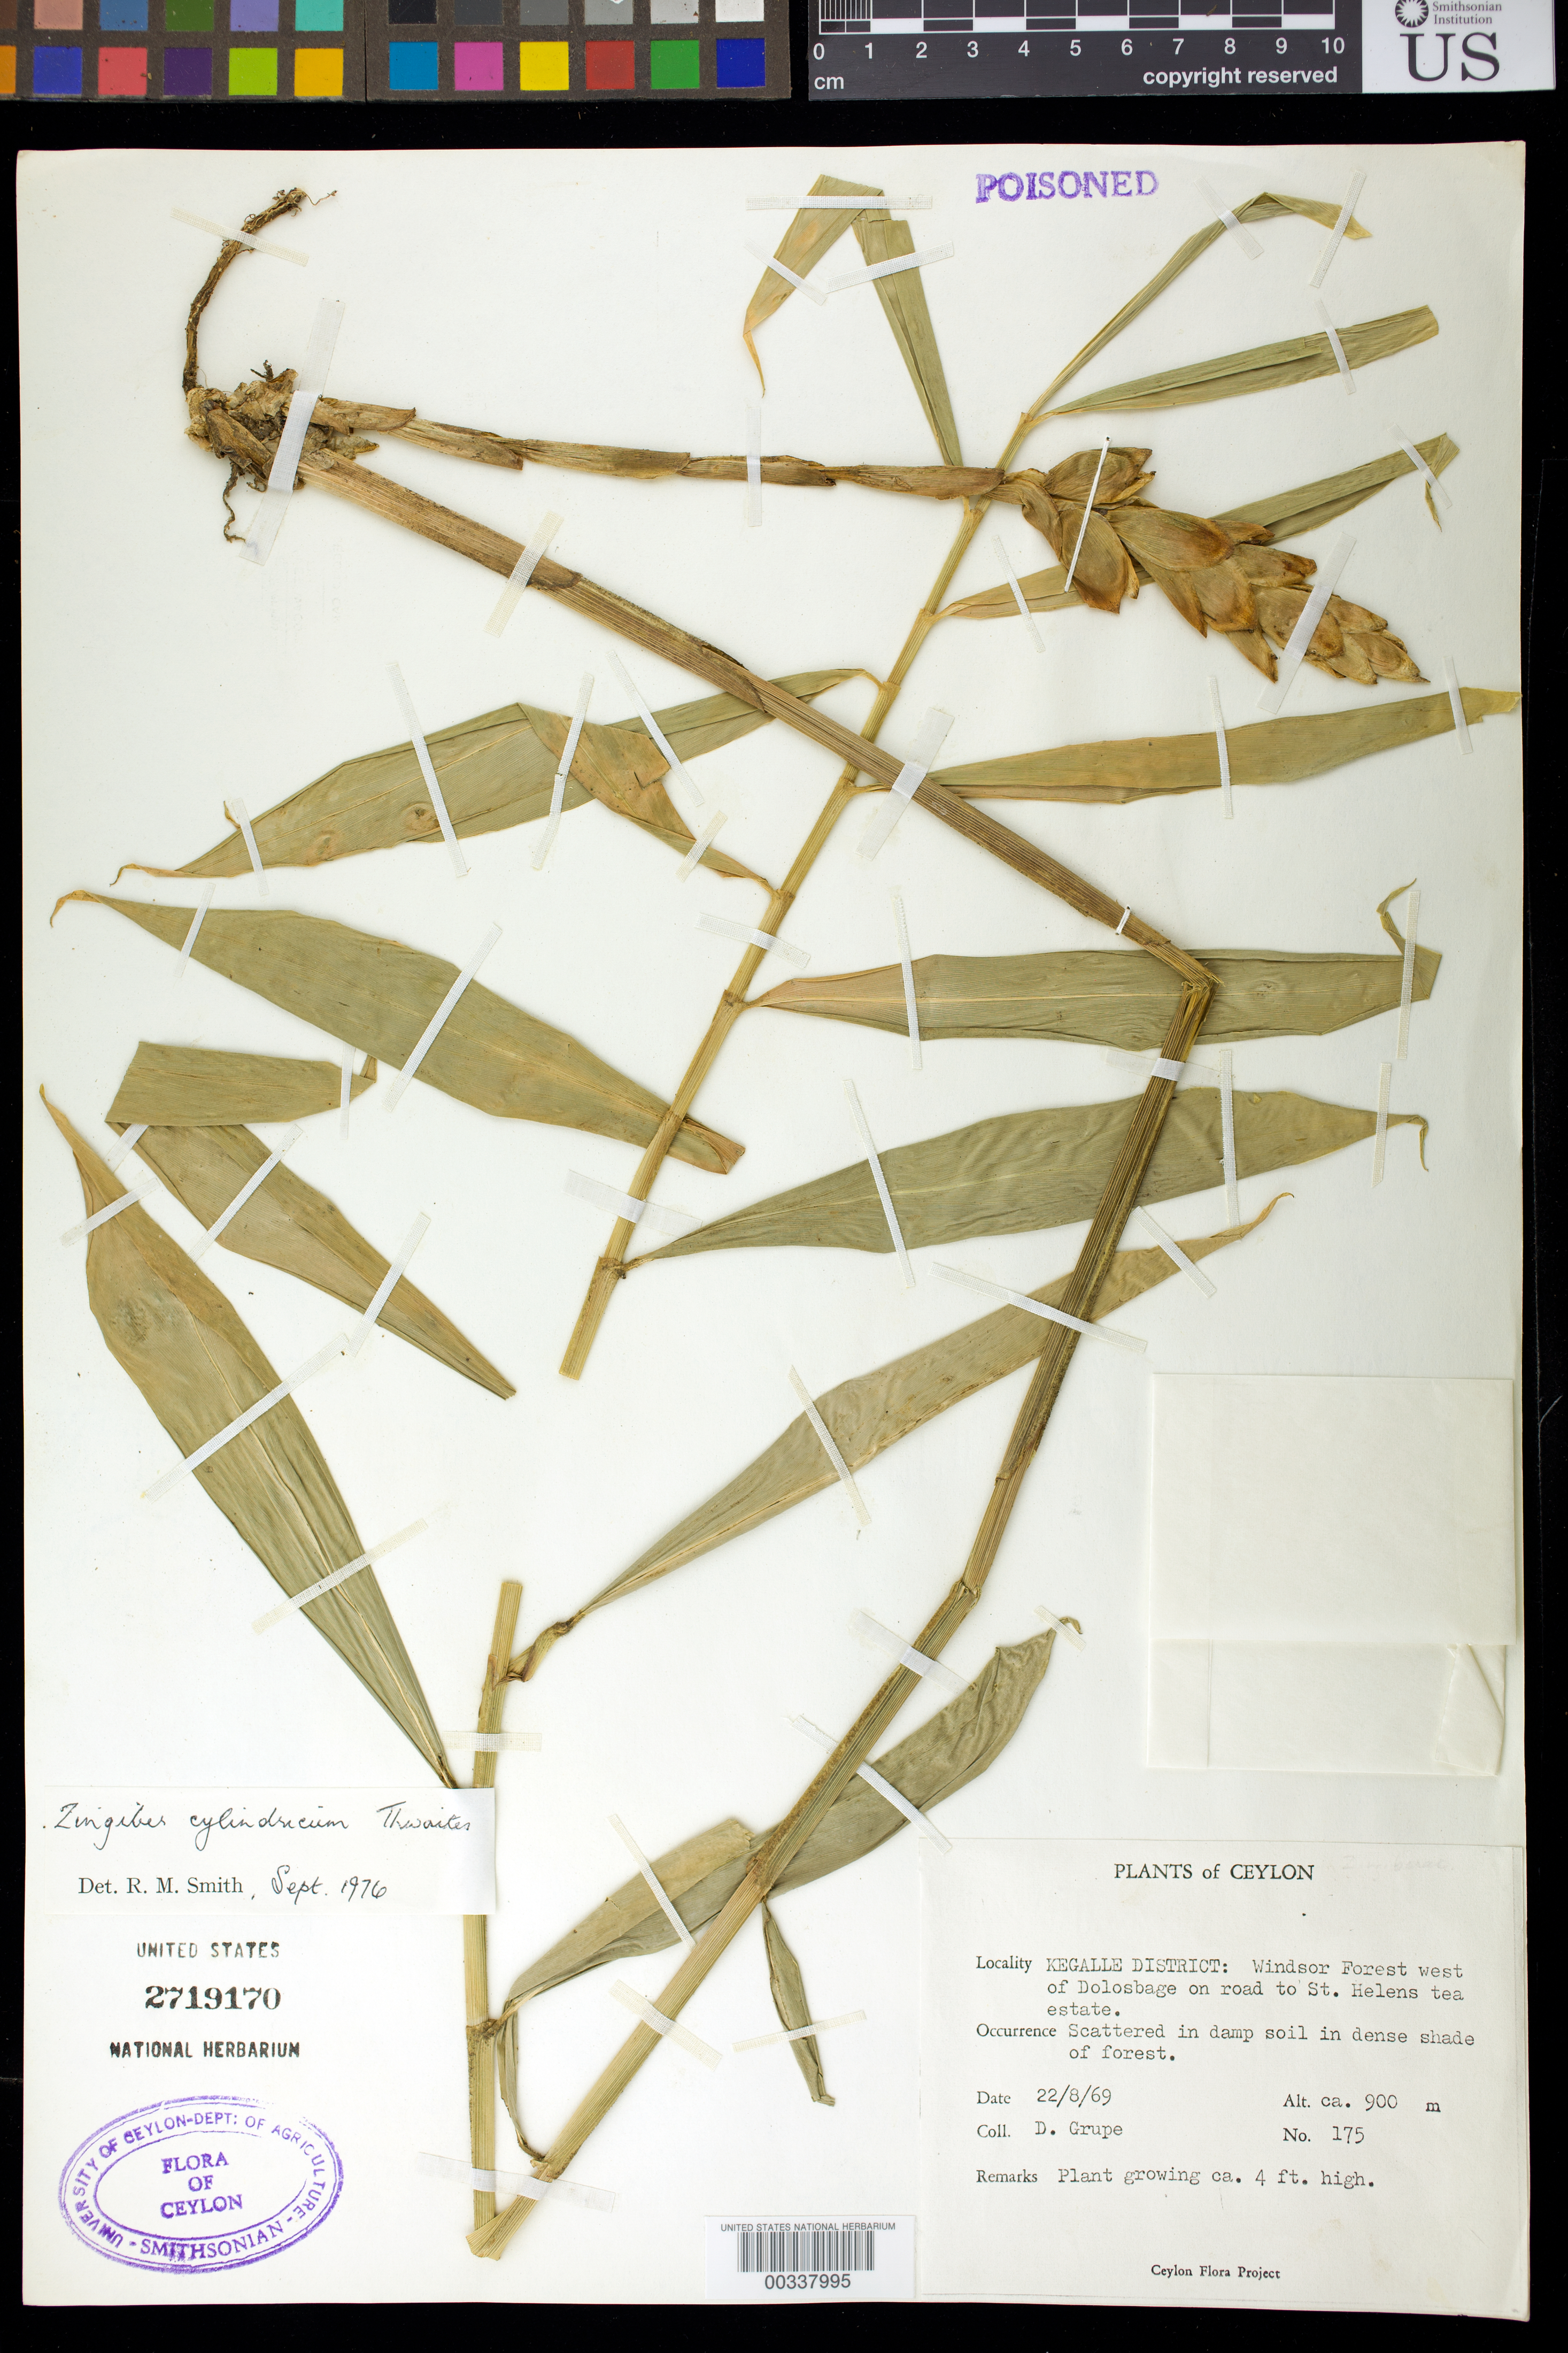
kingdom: Plantae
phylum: Tracheophyta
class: Liliopsida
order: Zingiberales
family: Zingiberaceae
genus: Zingiber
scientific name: Zingiber cylindricum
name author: Moon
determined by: Smith, R. M.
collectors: D. Grupe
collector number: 175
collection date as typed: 22 Aug 1969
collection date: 1969-08-22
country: Sri Lanka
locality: Plants of ceylon, kegalle dist, windsor forest w of dolosbage on road to st. helens tea estate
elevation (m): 900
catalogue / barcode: US 2719170